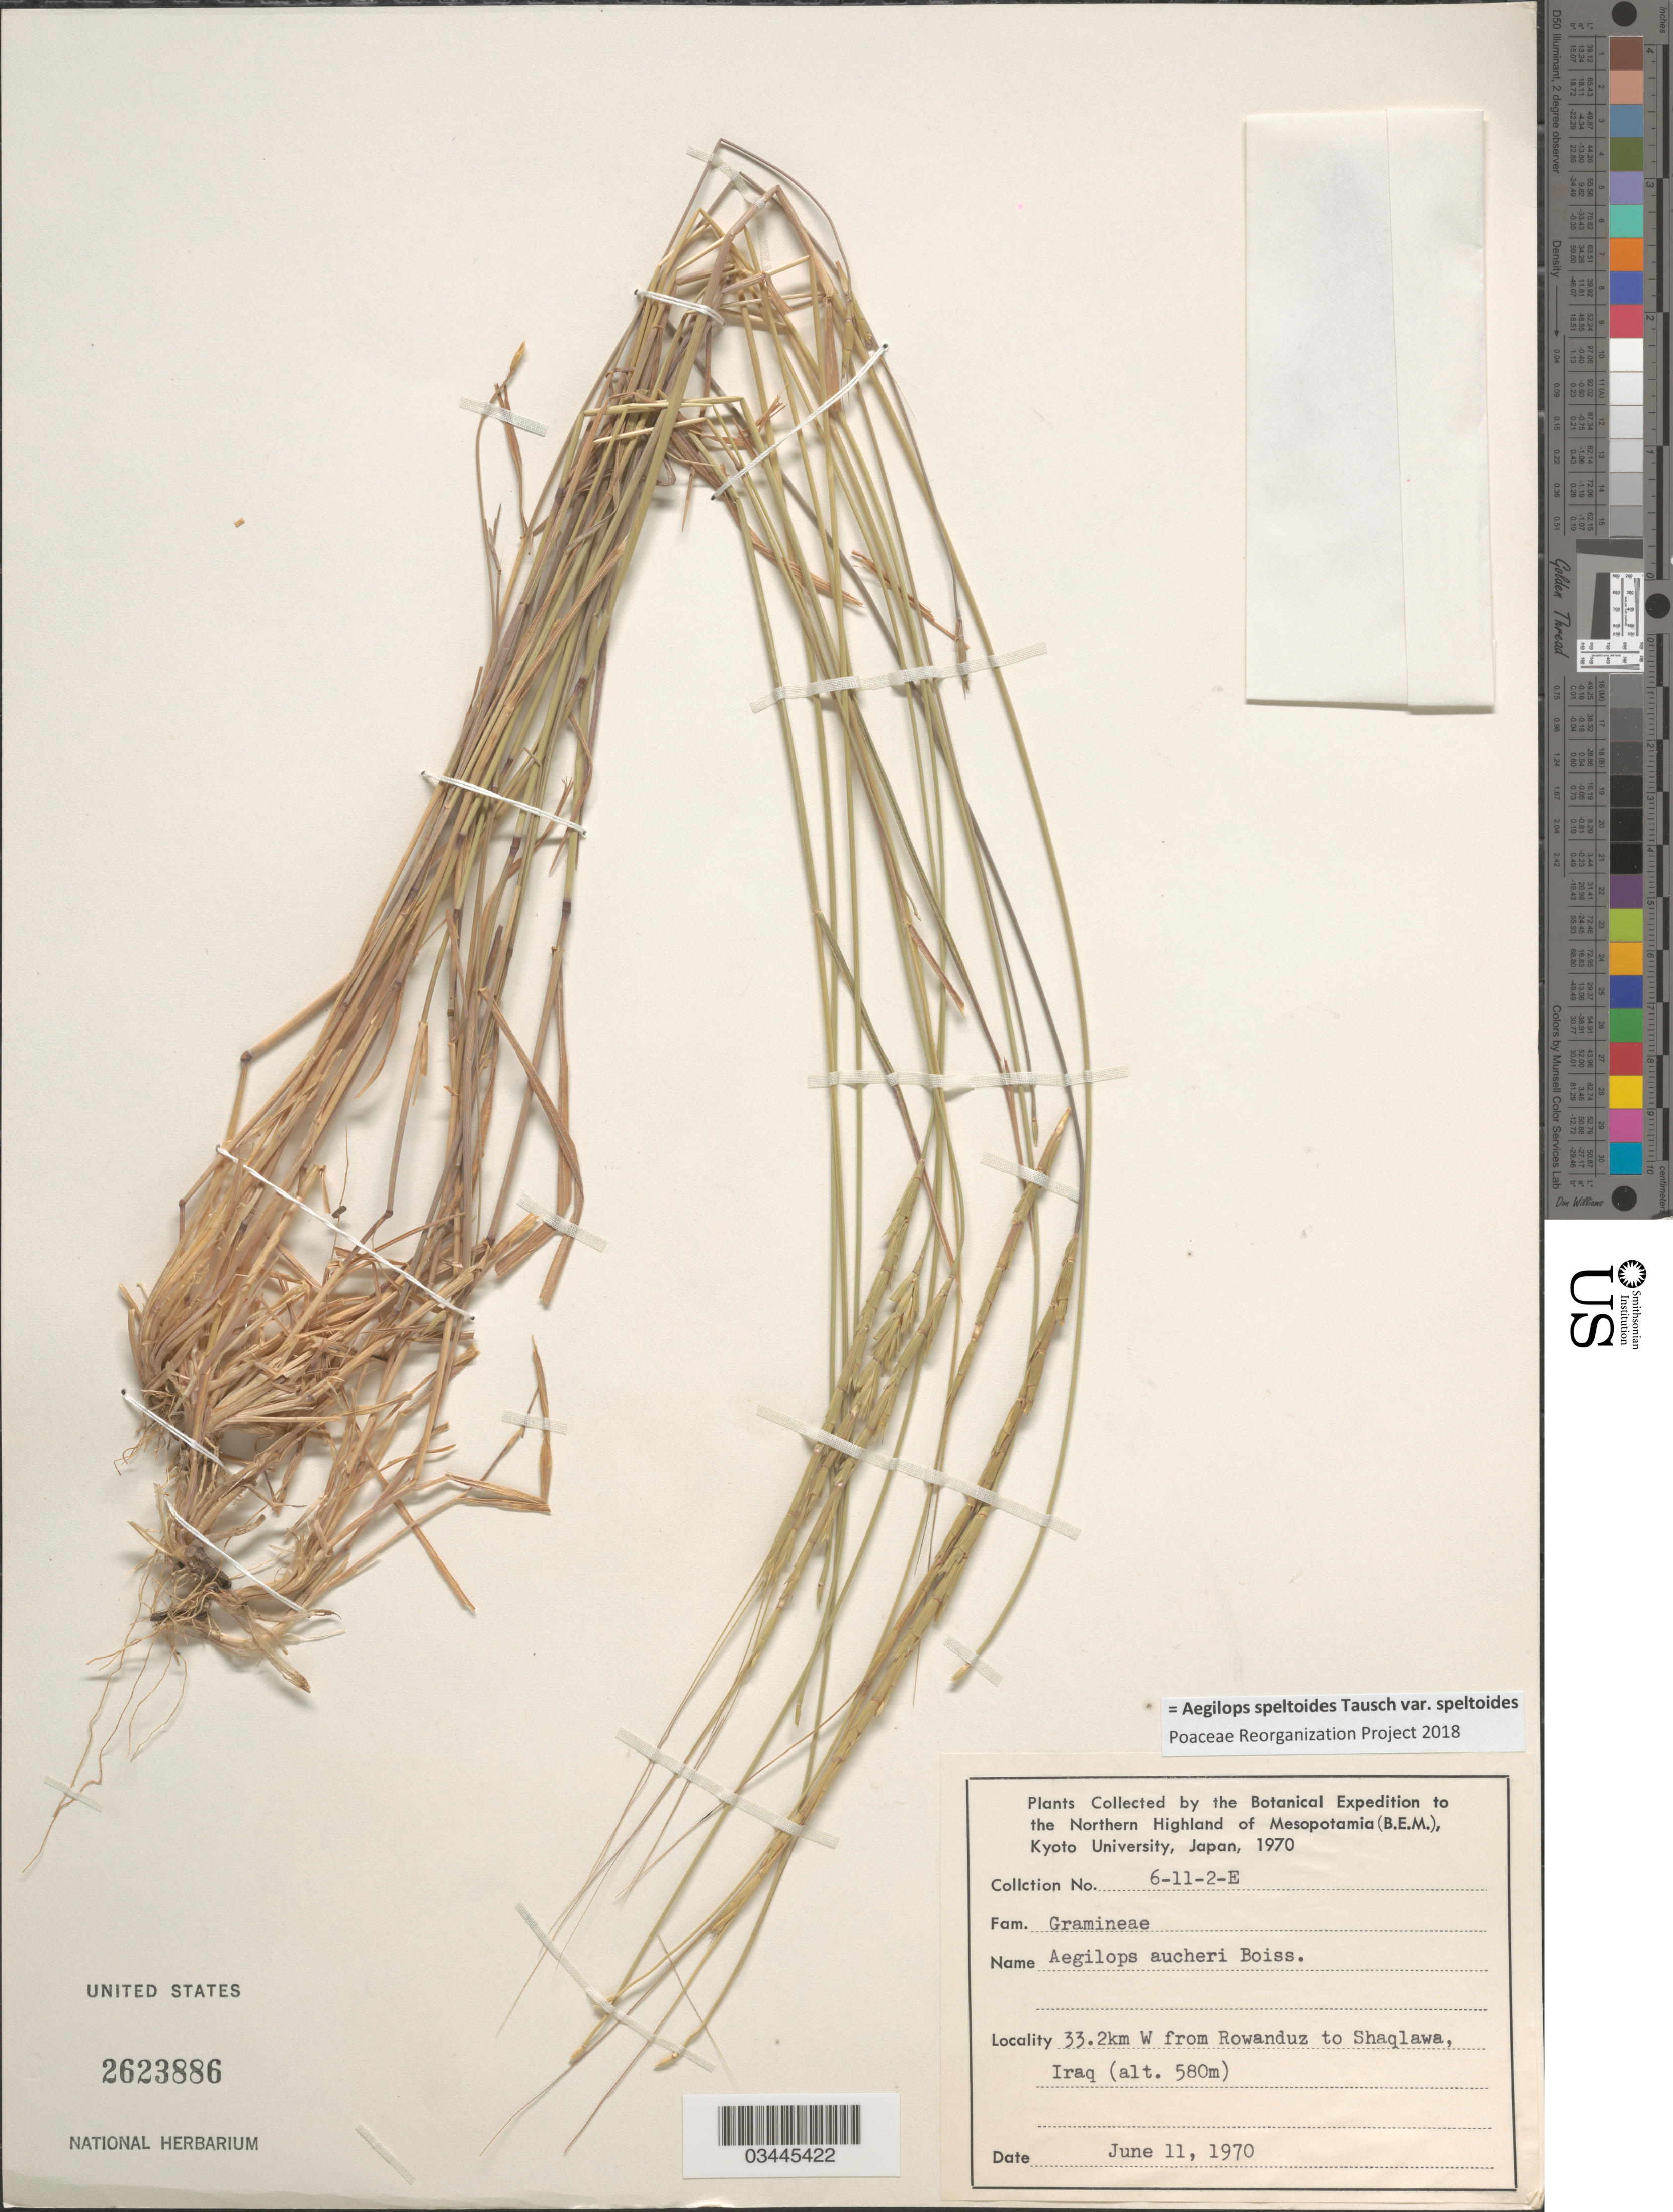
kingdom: Plantae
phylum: Tracheophyta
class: Liliopsida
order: Poales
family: Poaceae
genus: Aegilops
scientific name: Aegilops speltoides var. speltoides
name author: Tausch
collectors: Botanical Expedition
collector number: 6-11-2-E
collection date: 1970-06-11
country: Iraq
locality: To the Northern Highland of Mesopotamia (B.E.M.). 33.2km W from Rowanduz to Shaqlawa.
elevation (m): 580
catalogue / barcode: US 2623886